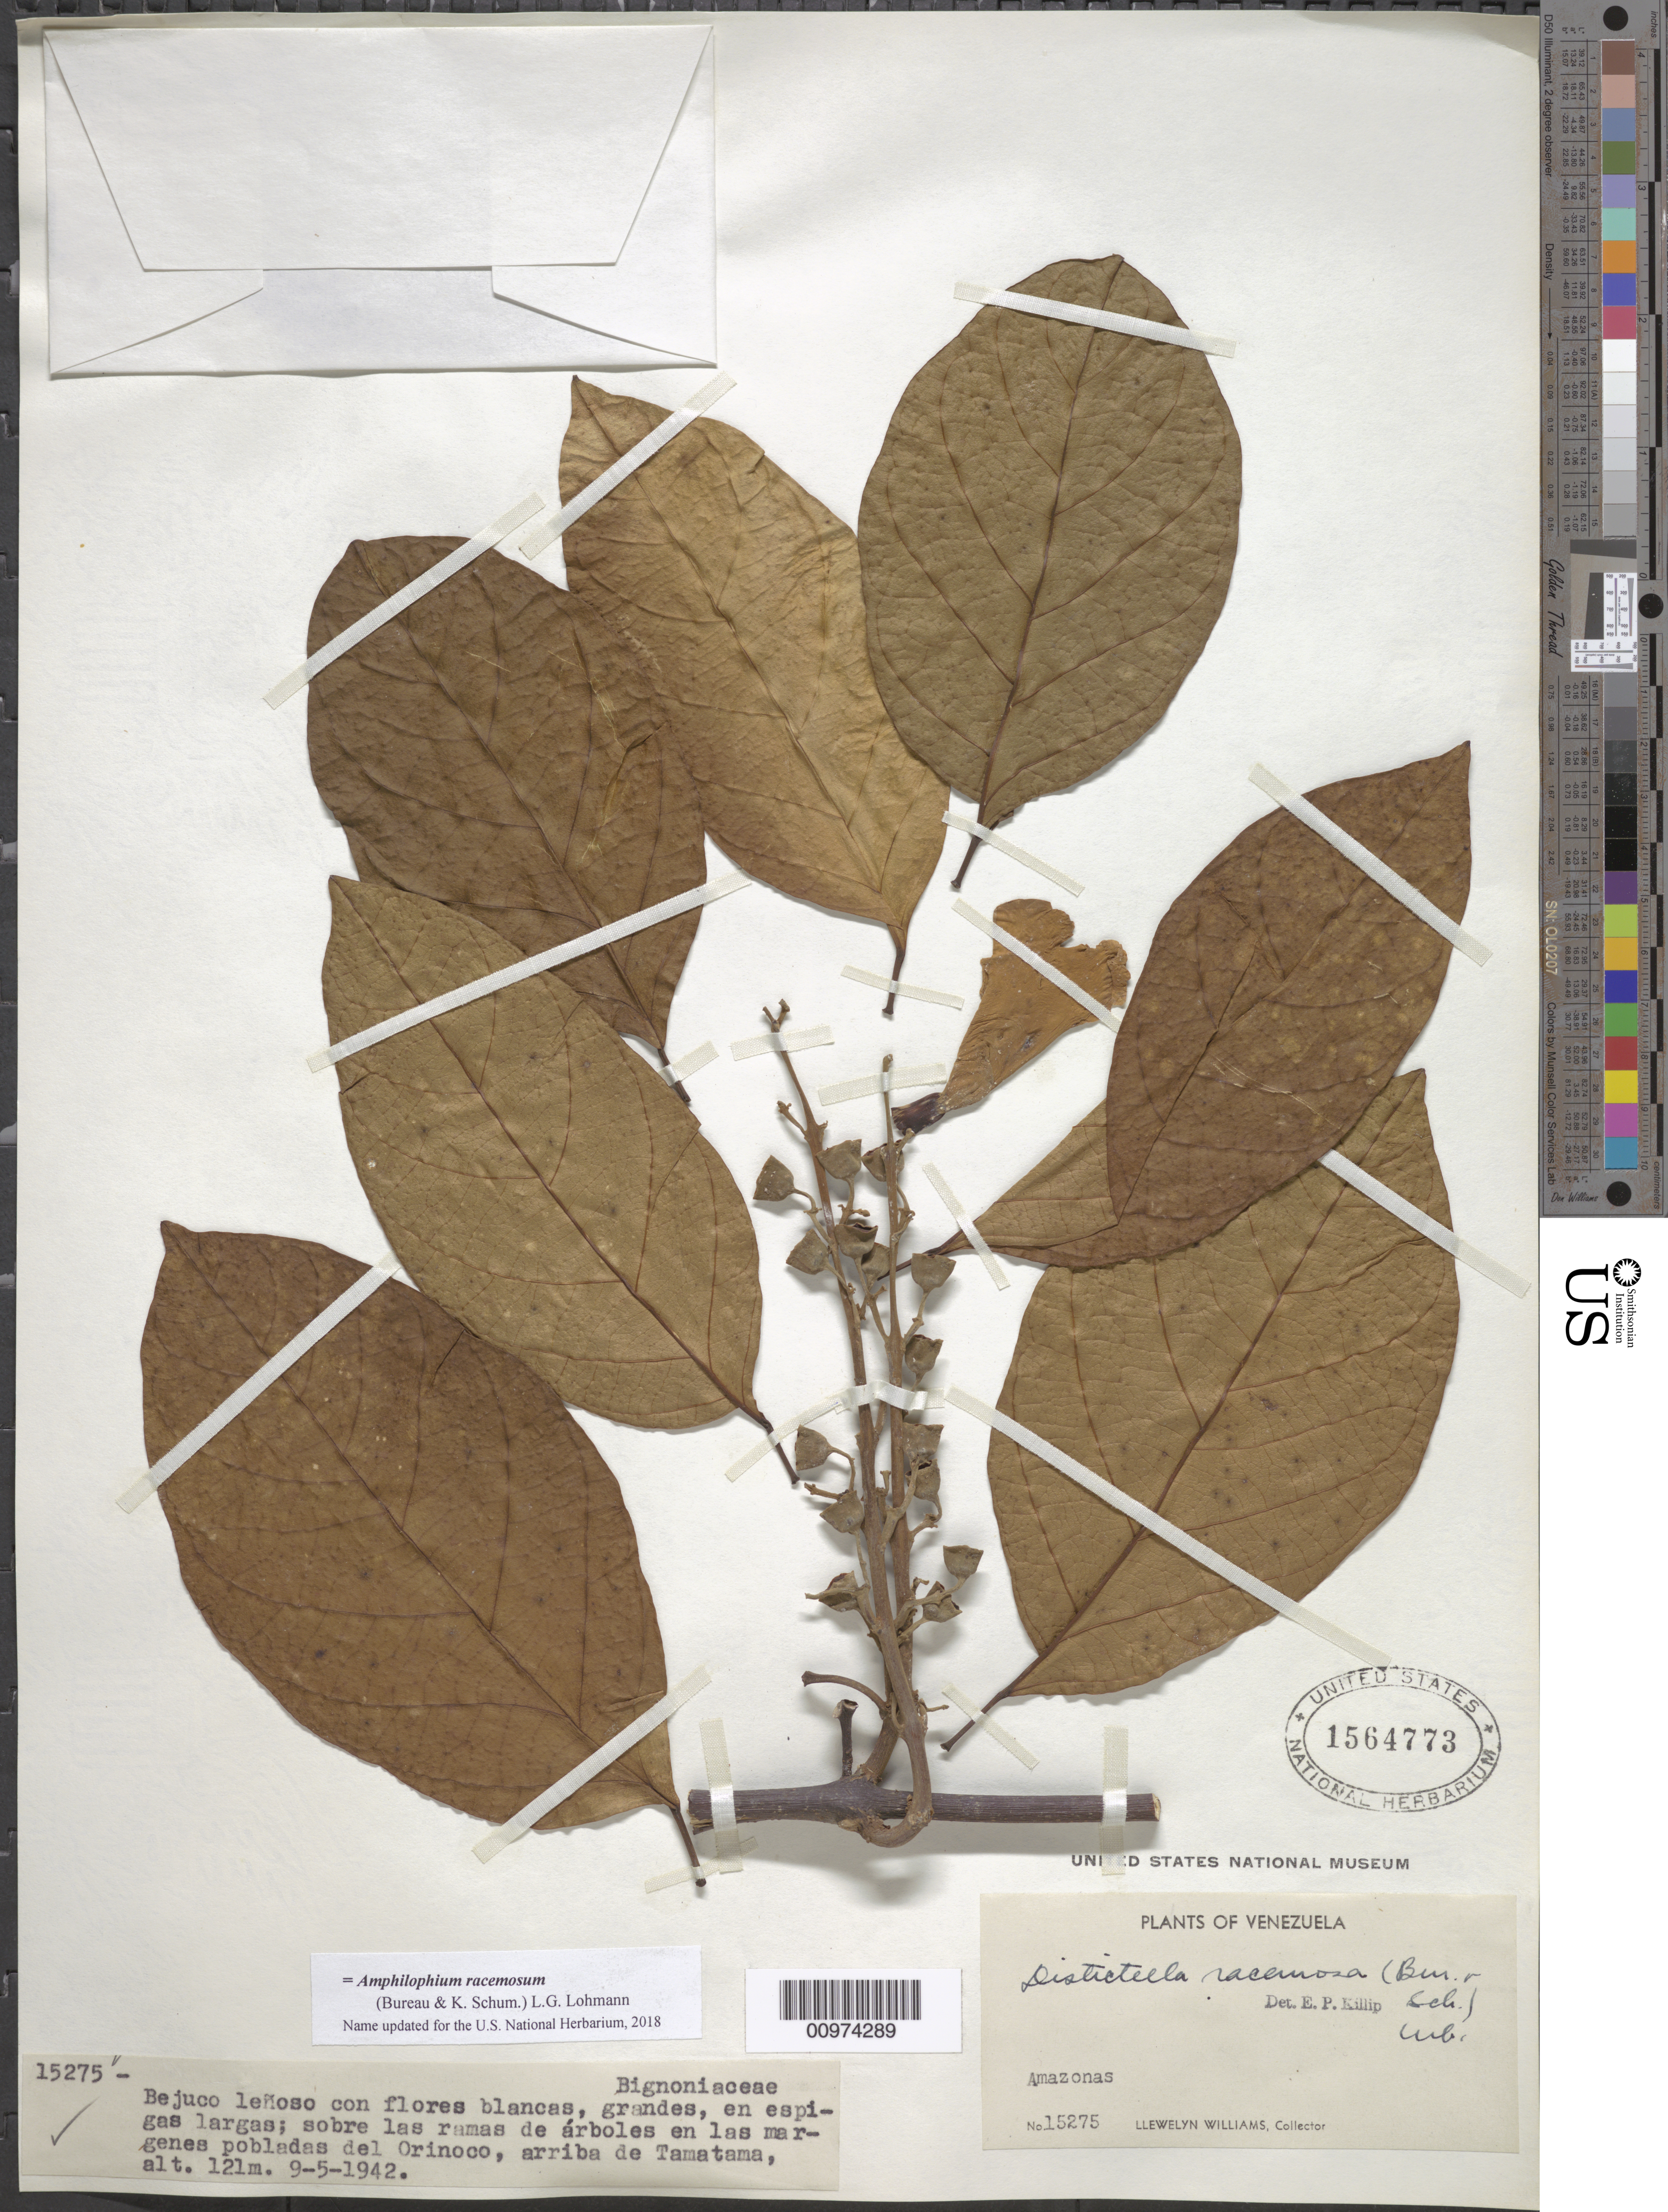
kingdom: Plantae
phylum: Tracheophyta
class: Magnoliopsida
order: Lamiales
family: Bignoniaceae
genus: Amphilophium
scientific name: Amphilophium racemosum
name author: (Bureau & K. Schum.) L.G. Lohmann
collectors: Ll. Williams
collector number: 15275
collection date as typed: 9-May-42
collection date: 1942-05-09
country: Venezuela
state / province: Amazonas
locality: Tamatama, Alto Río Orinoco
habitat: Sobre las ramas de arboles en las margenes pobladas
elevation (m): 121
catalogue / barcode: US 1564773